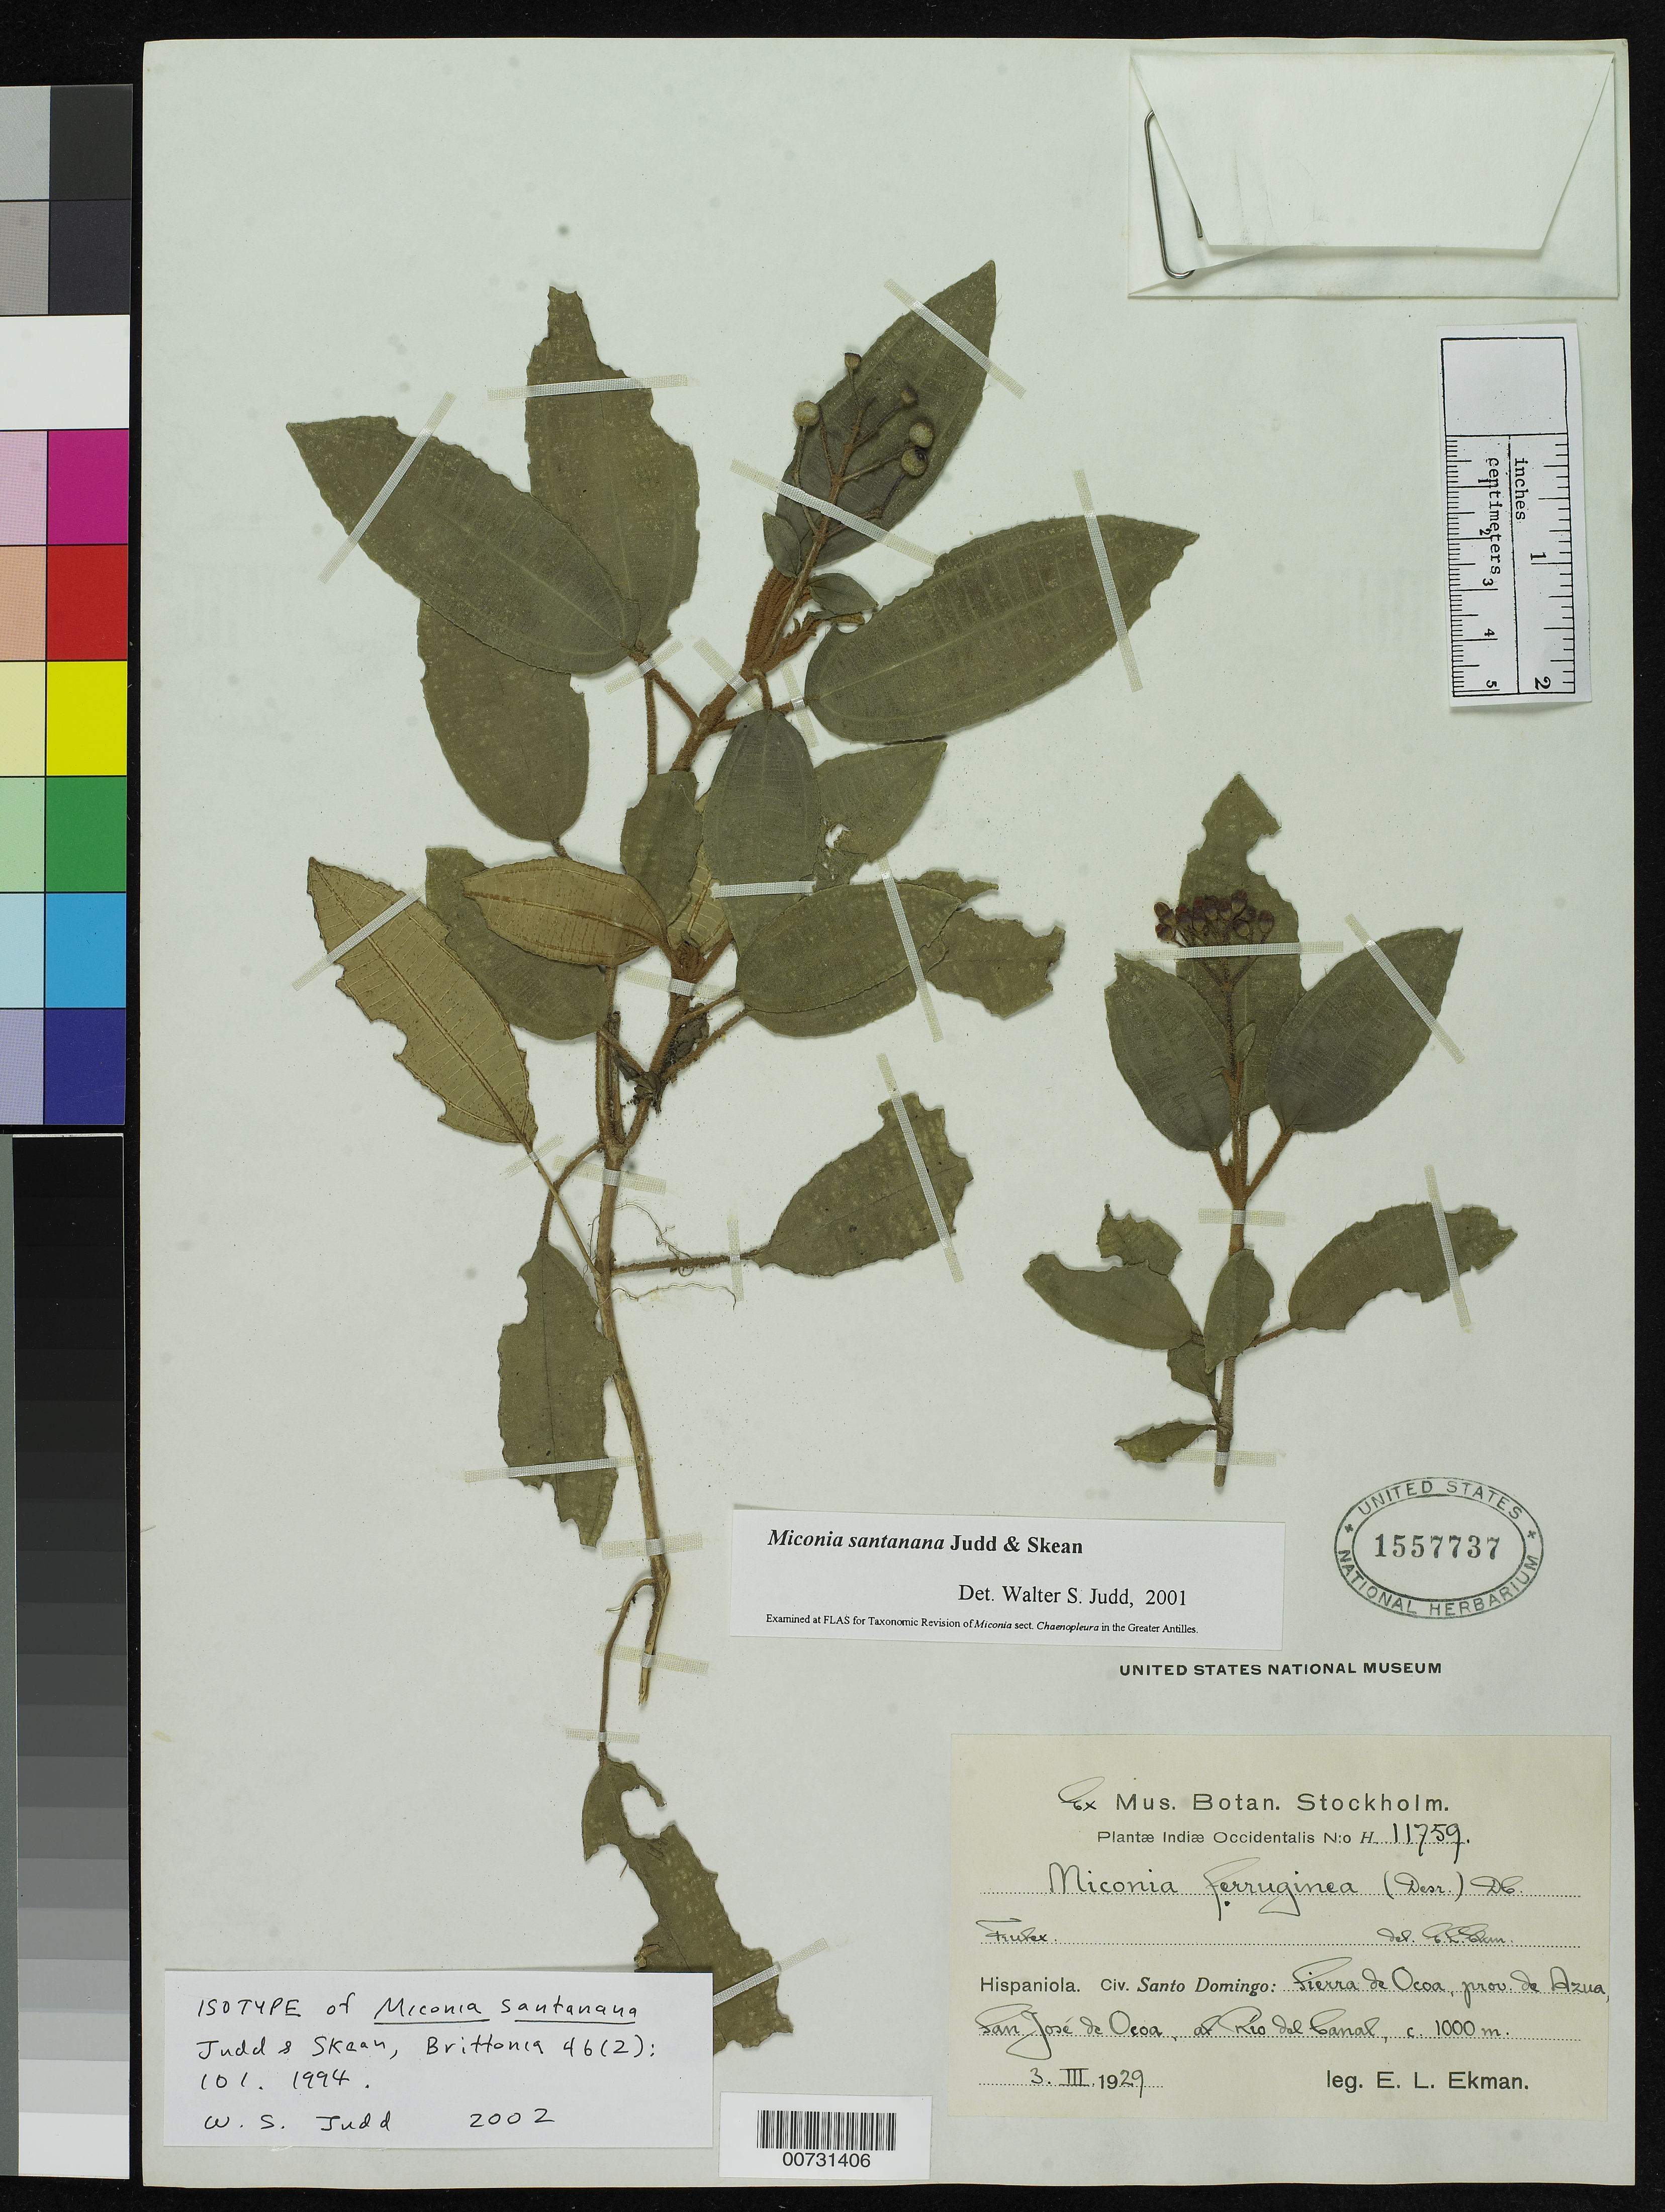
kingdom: Plantae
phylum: Tracheophyta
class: Magnoliopsida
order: Myrtales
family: Melastomataceae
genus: Miconia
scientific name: Miconia santanana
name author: Judd & Skean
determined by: Judd, Walter S.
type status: Isotype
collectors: E. L. Ekman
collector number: Pl. Ind. Occ. H 11759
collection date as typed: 03 Mar 1929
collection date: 1929-03-03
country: Dominican Republic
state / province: Azua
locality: Civ. Santo Domingo: Sierra de Ocoa, prov. de Azua, San José de Ocoa, at Rio del Canal.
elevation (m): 1000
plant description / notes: Holotype at S.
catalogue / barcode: US 1557737